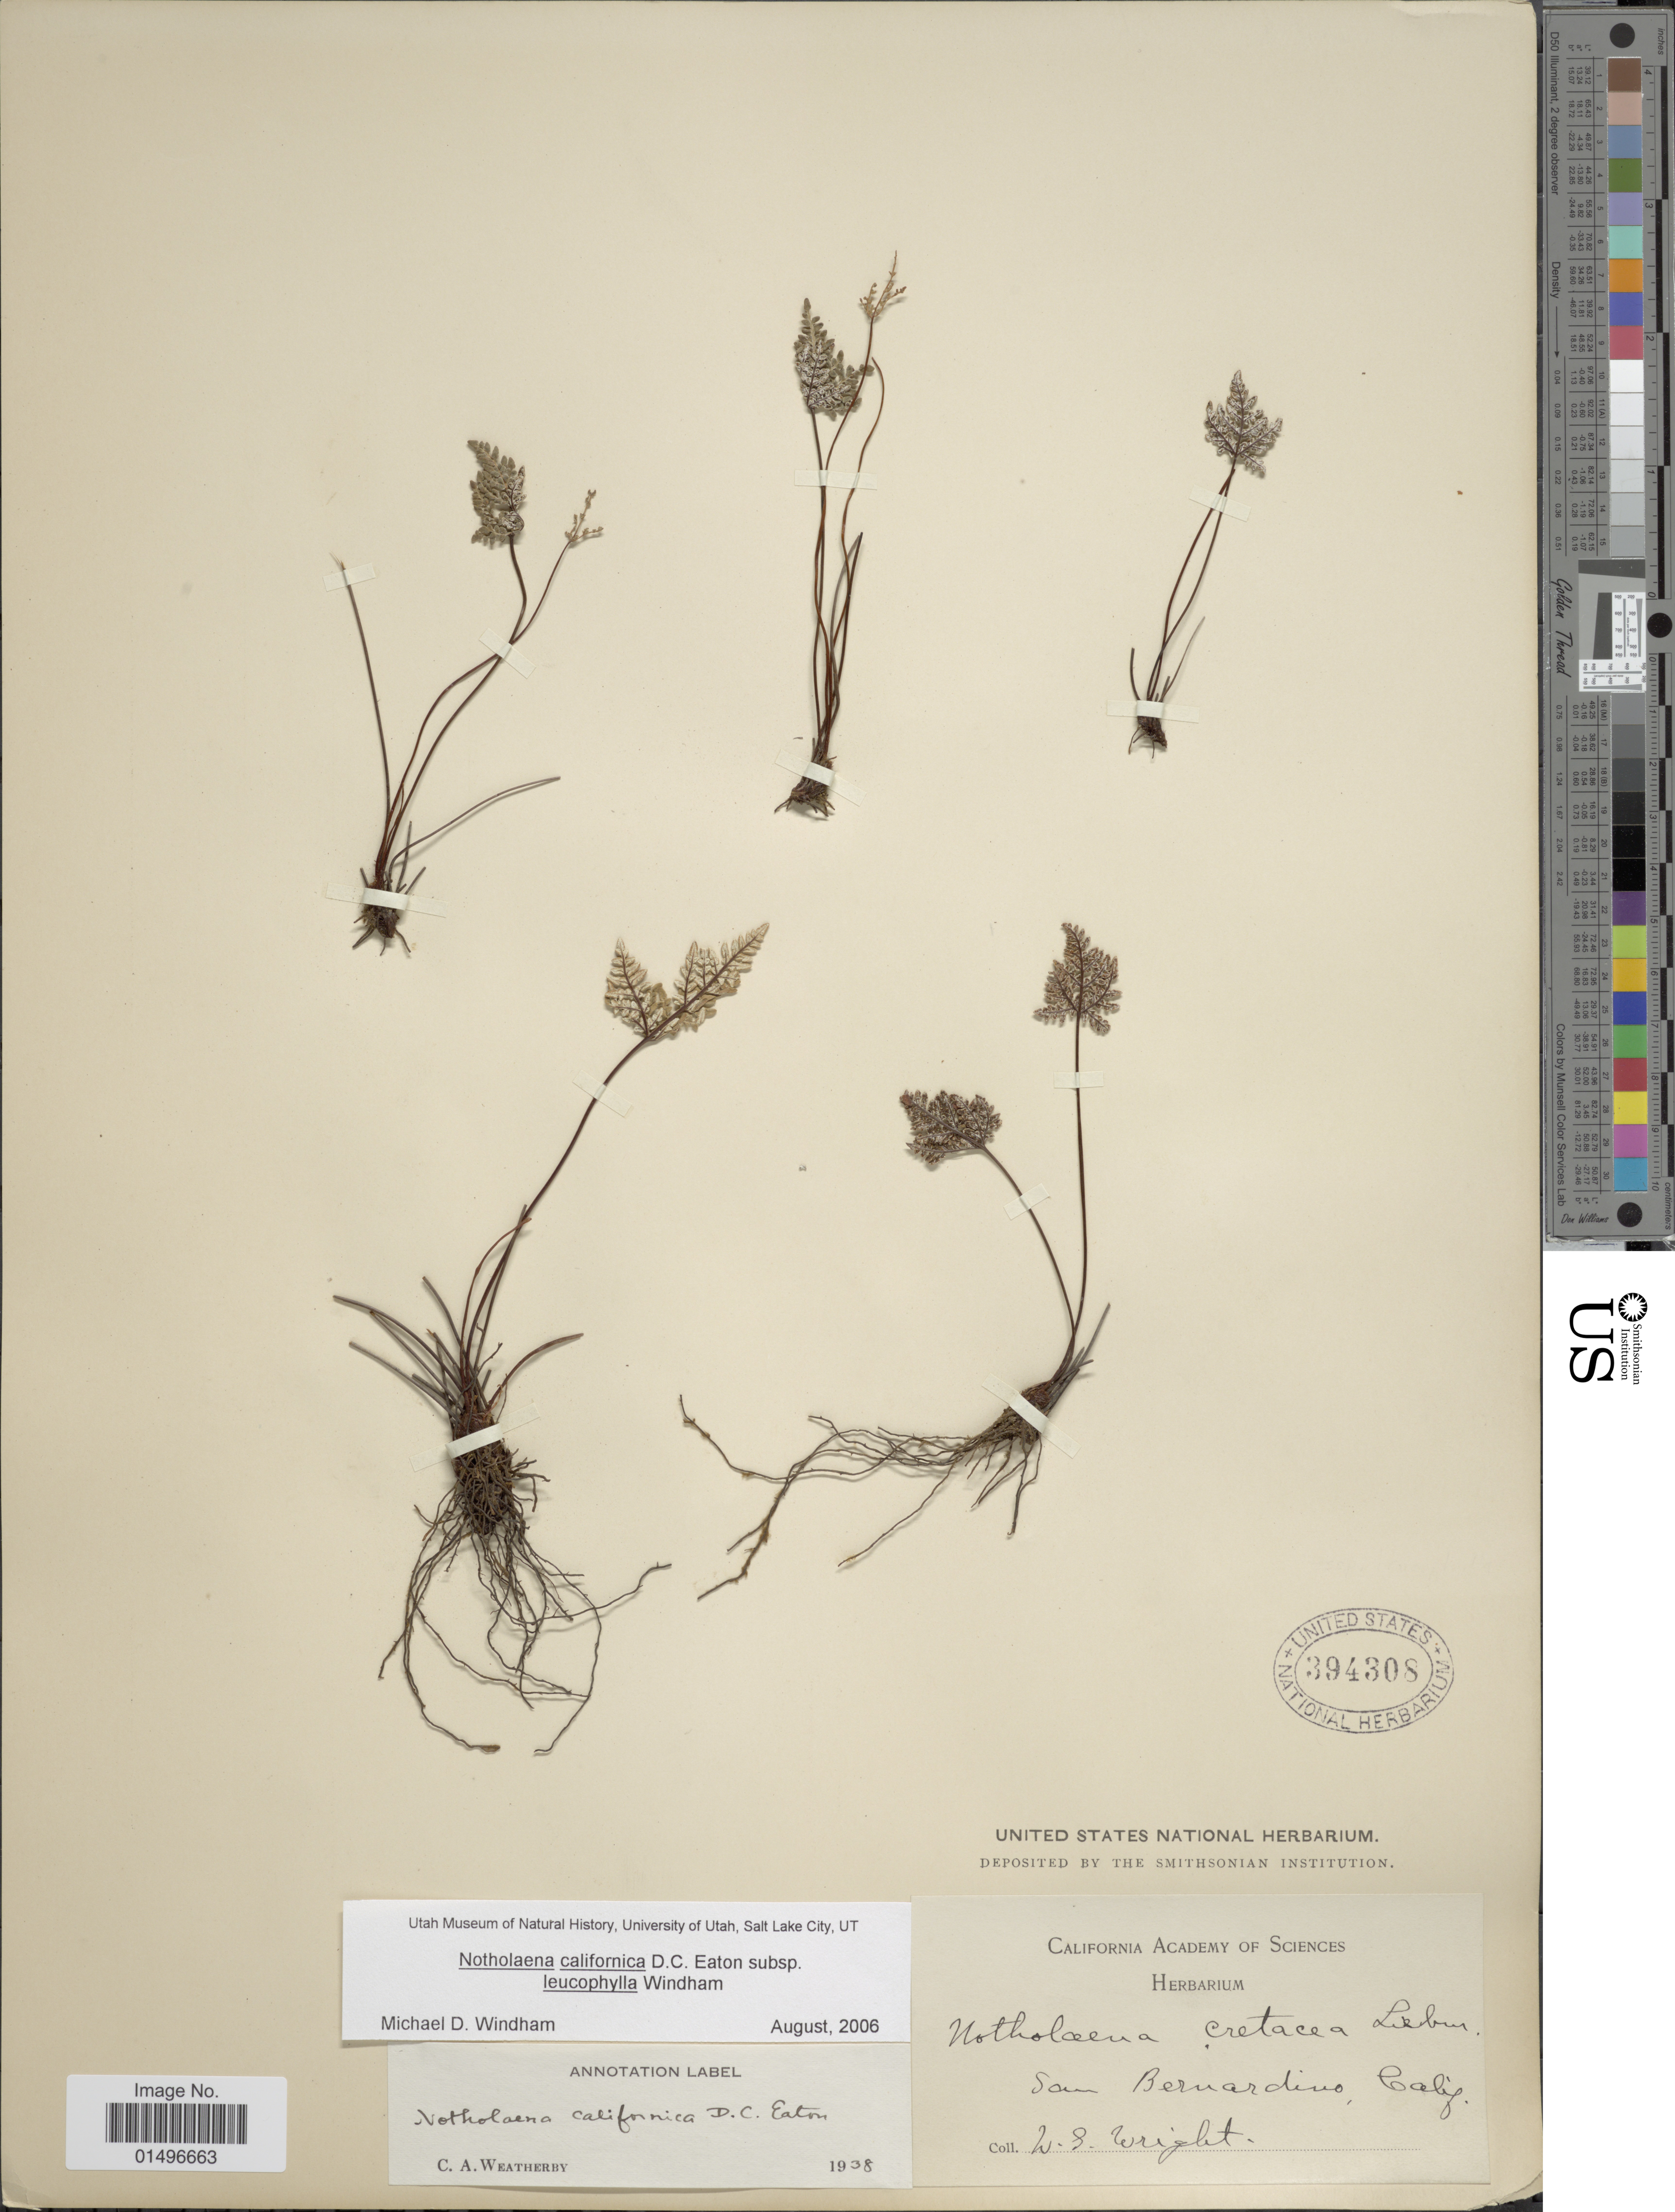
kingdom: Plantae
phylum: Tracheophyta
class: Polypodiopsida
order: Polypodiales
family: Pteridaceae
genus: Aspidotis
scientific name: Aspidotis californica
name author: (Hook.) Nutt. ex Copel.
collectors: W. F. Wright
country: United States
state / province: California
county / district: San Bernardino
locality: California, San Bernardino.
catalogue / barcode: US 394308